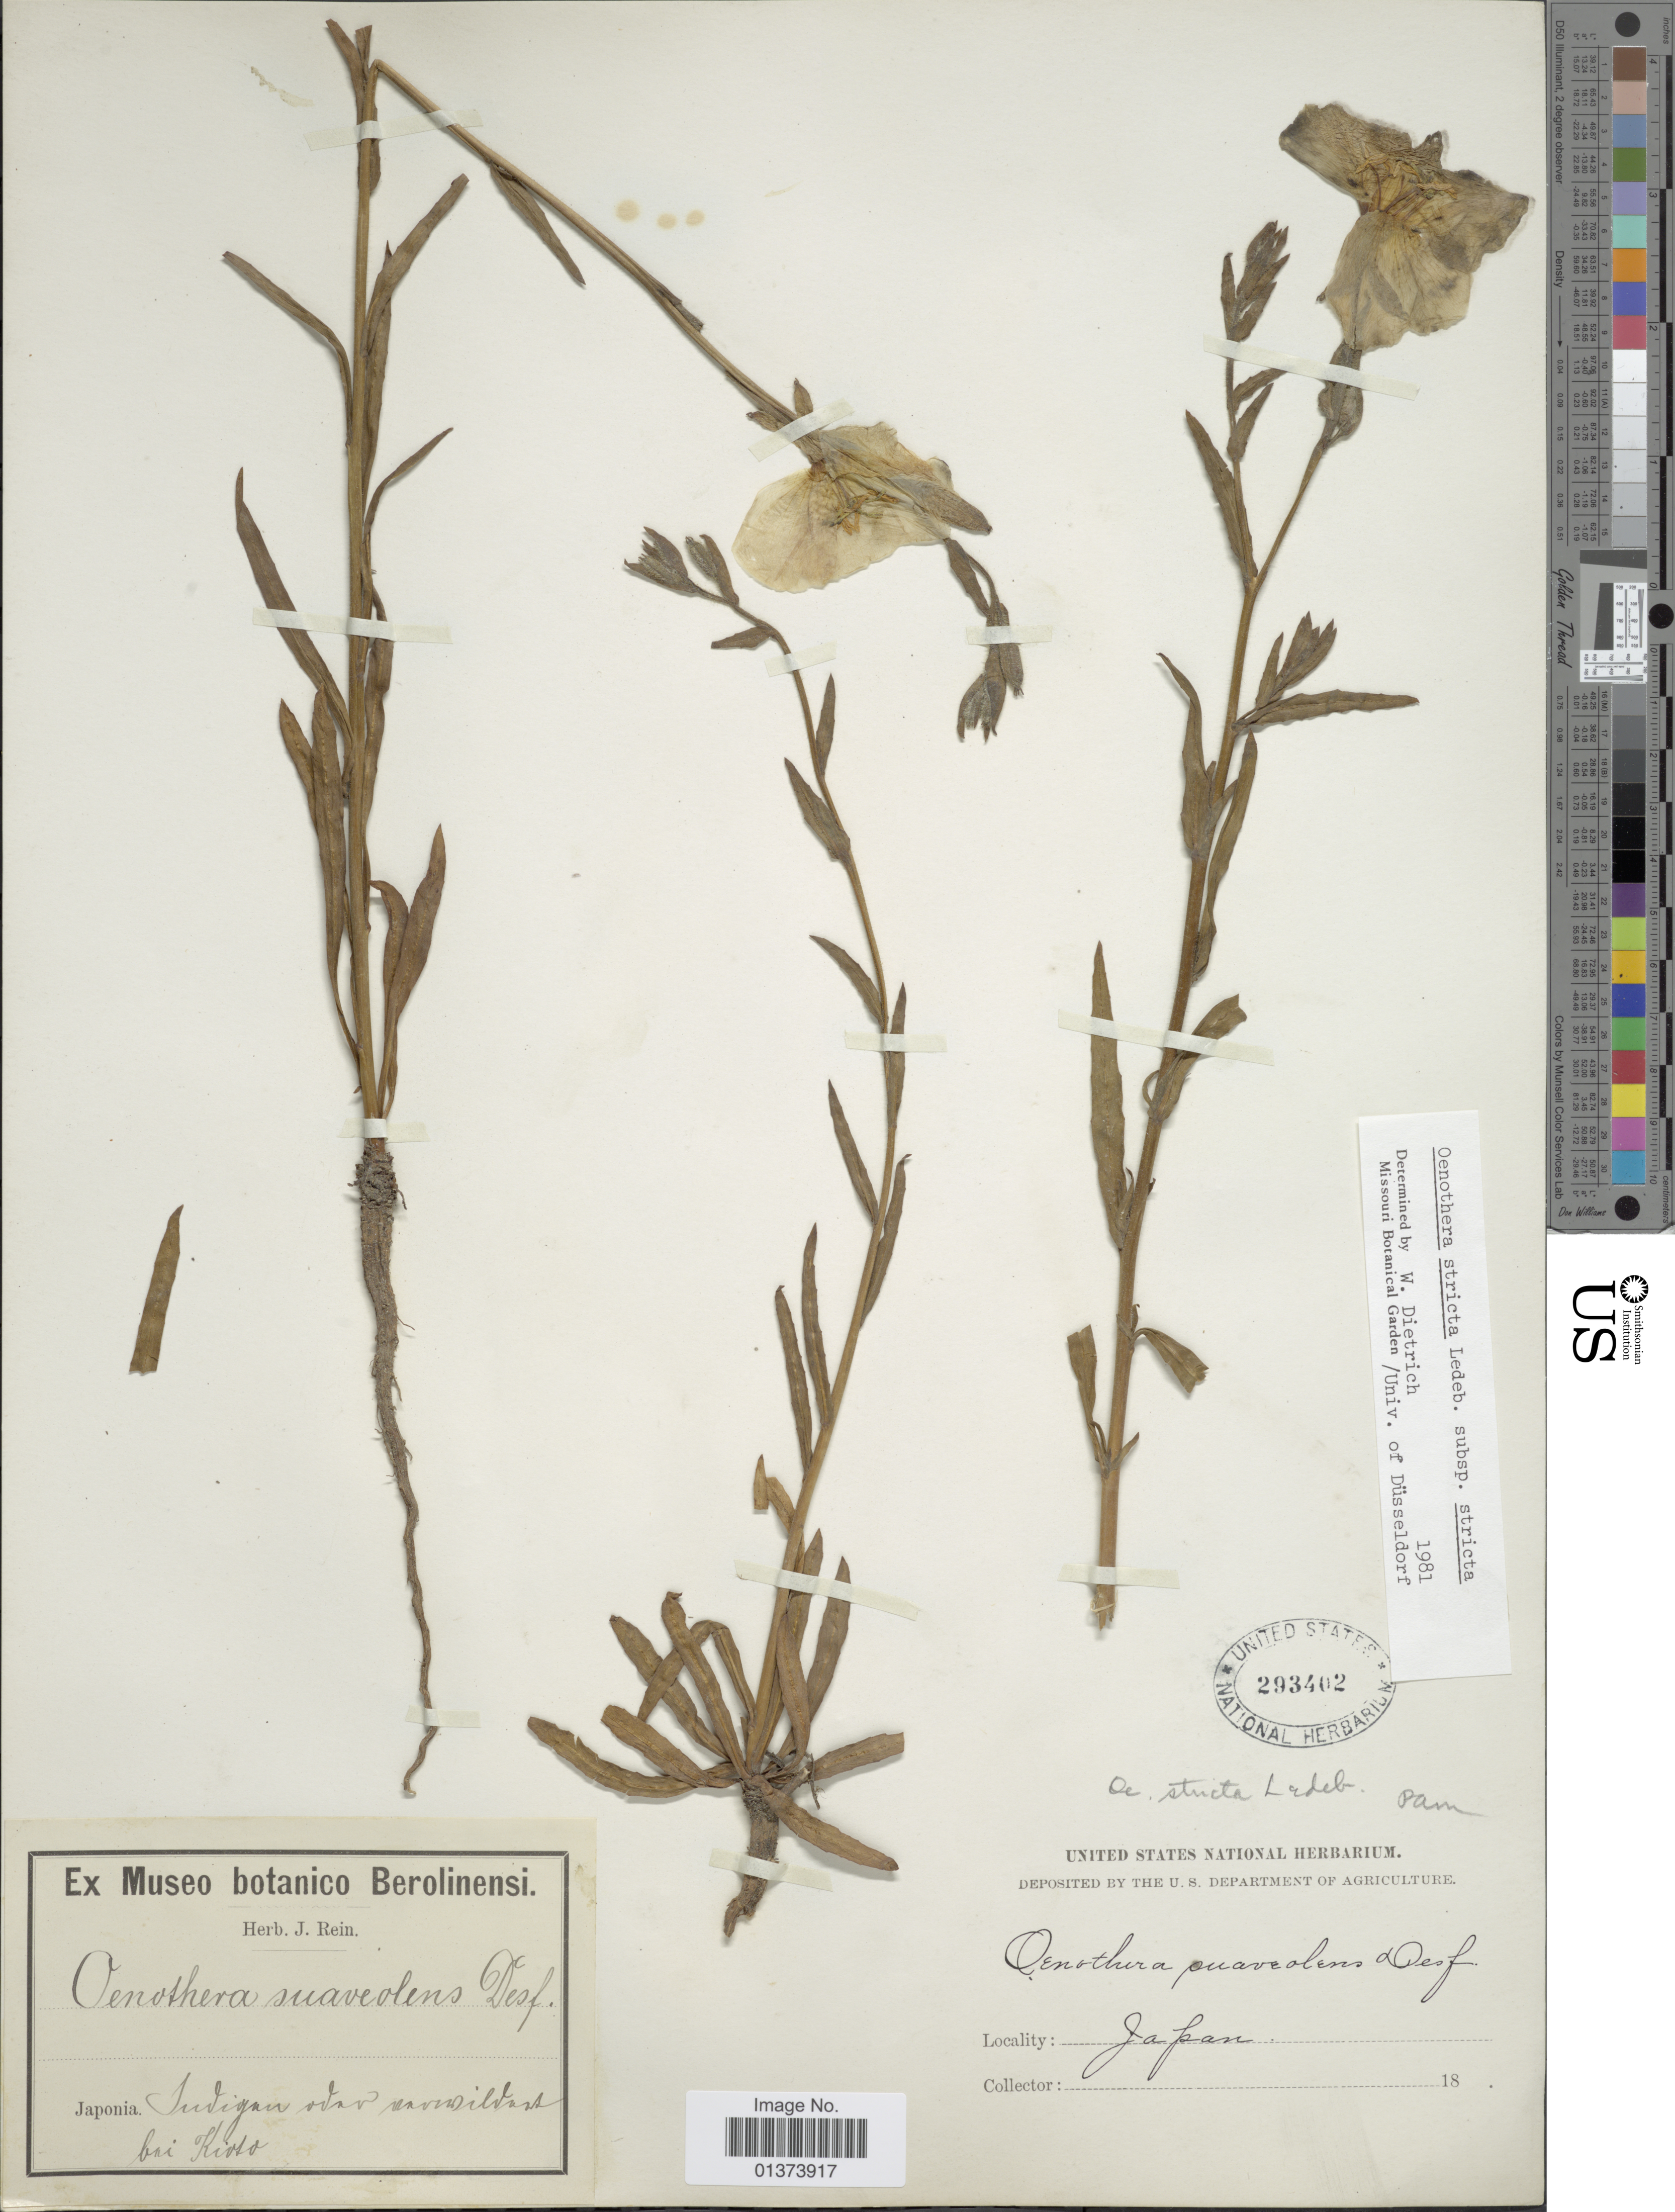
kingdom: Plantae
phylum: Tracheophyta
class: Magnoliopsida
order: Myrtales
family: Onagraceae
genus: Oenothera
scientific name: Oenothera stricta subsp. stricta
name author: Ledeb. ex Link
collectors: ex herb. J. Rein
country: Japan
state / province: Kyoto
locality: Japonia, Indigun odav [illegible text] bai Kioto.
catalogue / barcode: US 293402